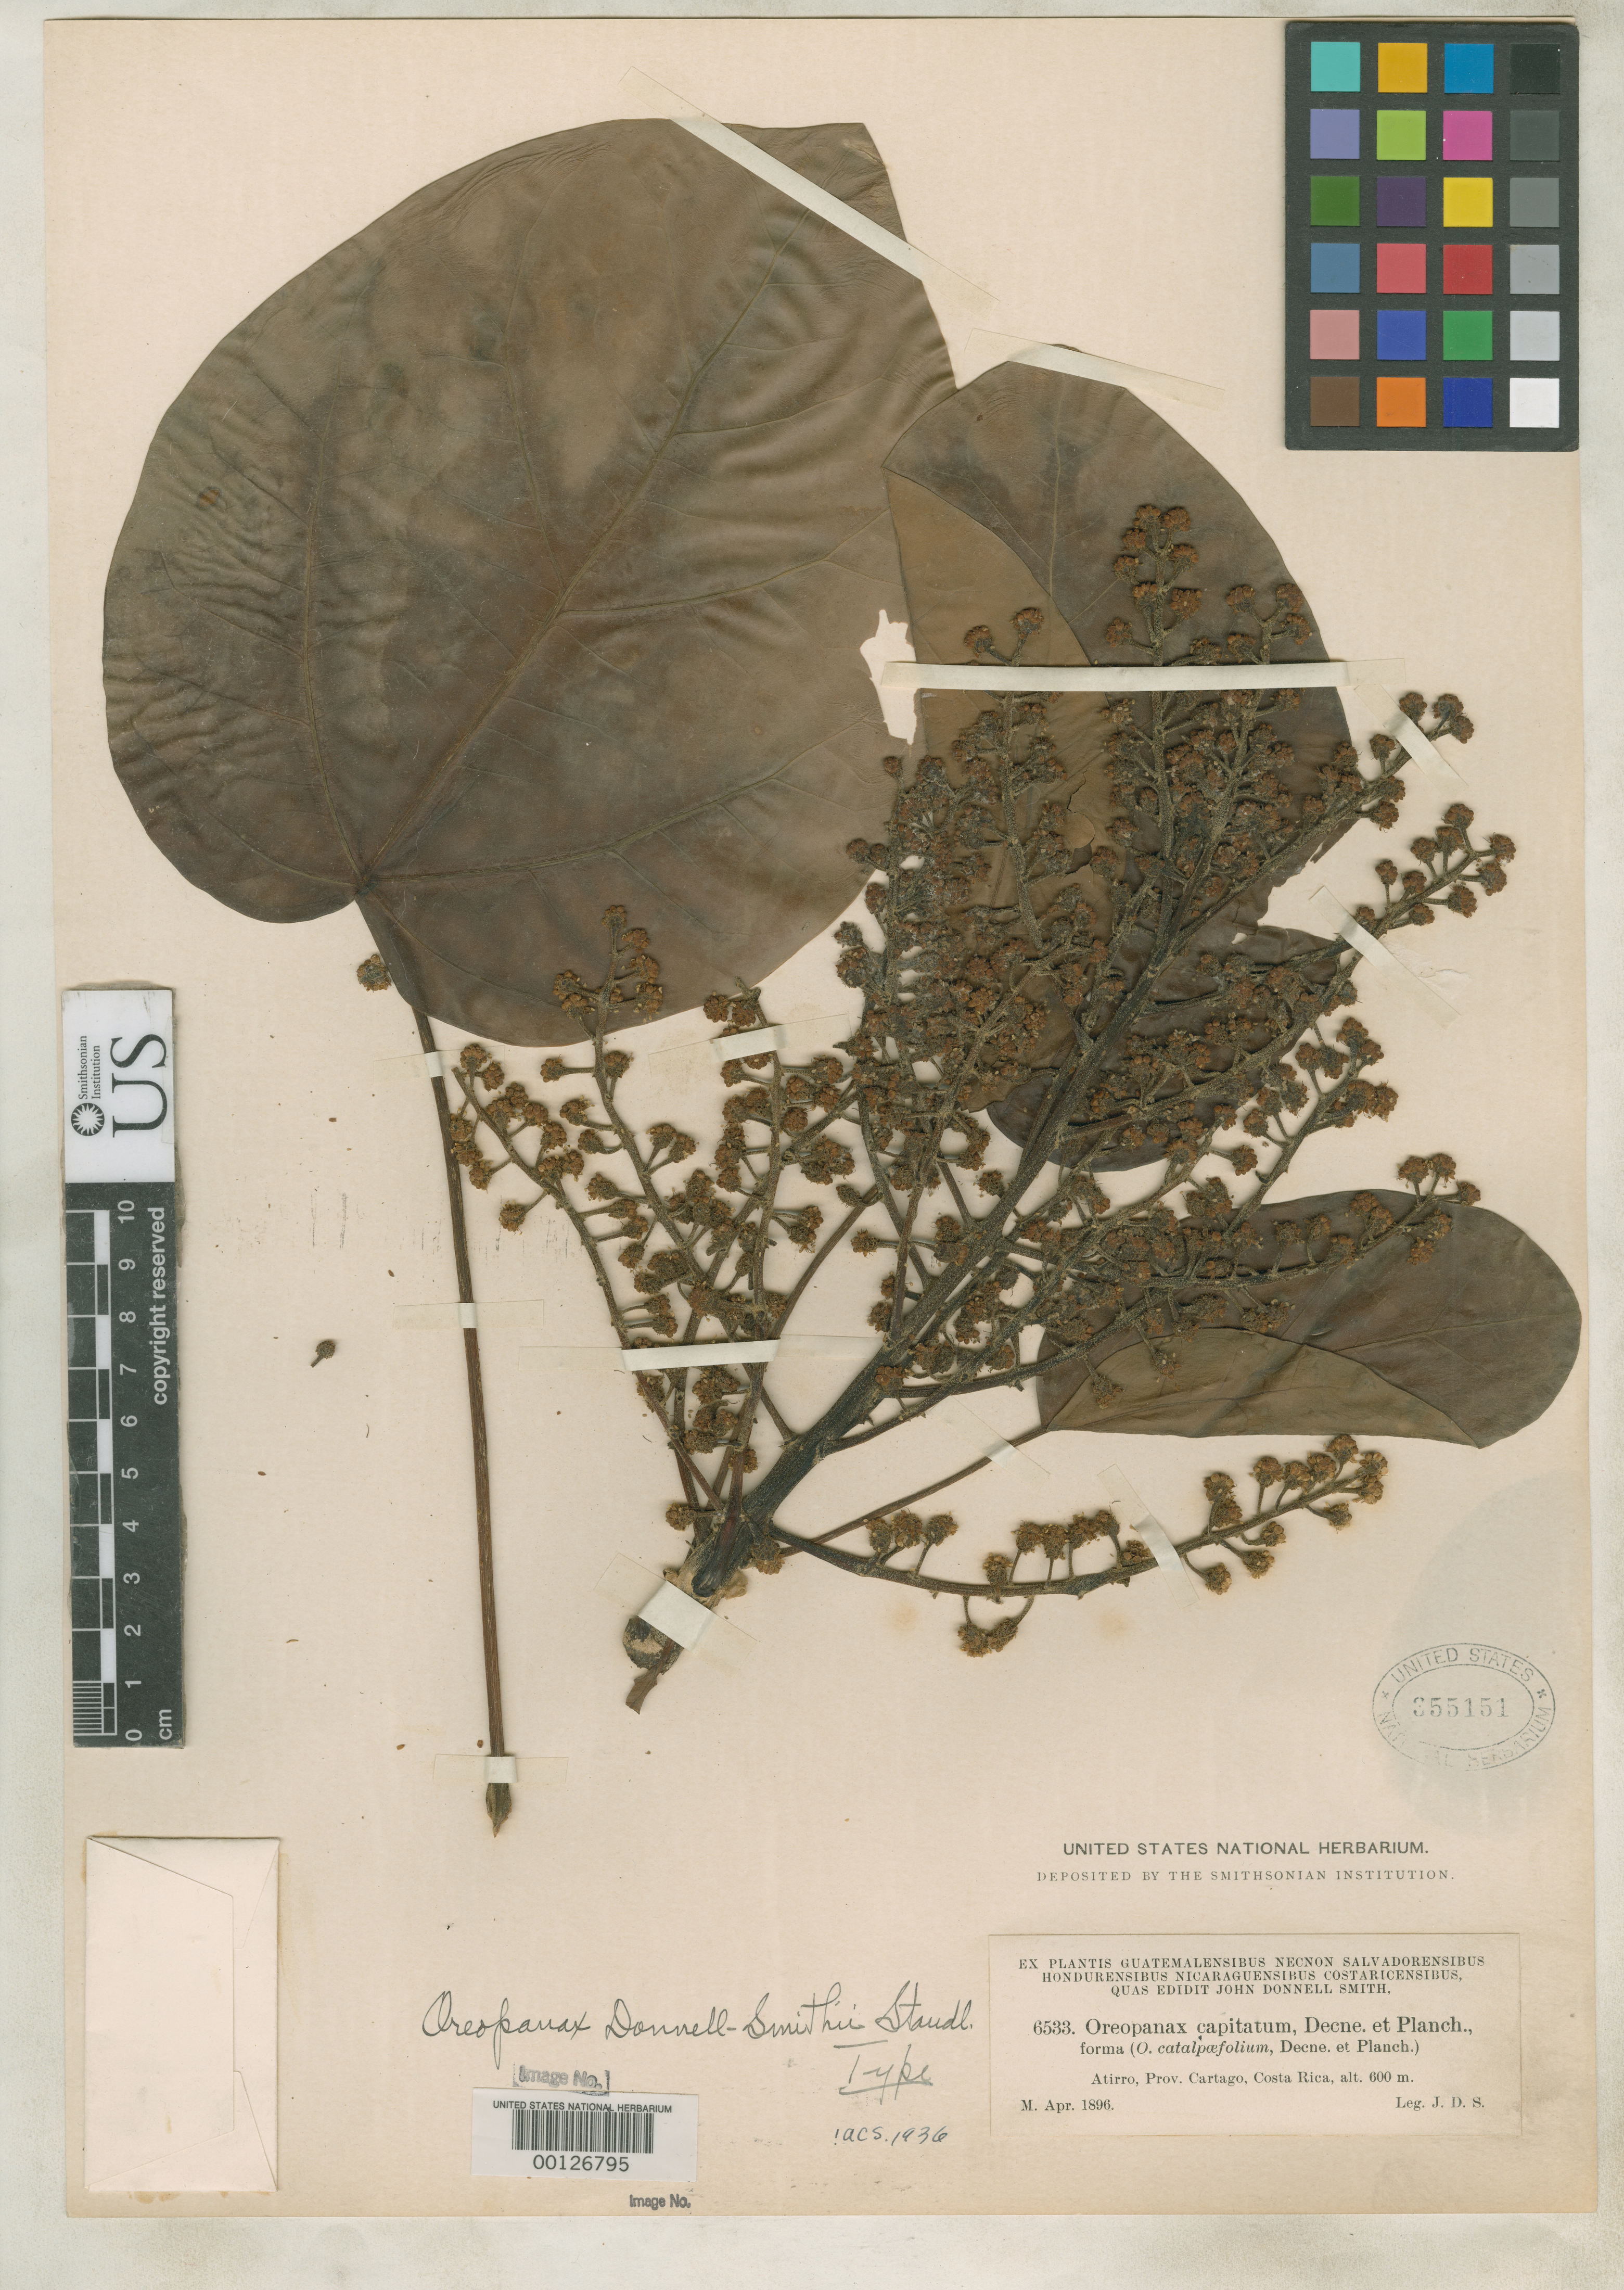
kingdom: Plantae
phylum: Tracheophyta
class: Magnoliopsida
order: Apiales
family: Araliaceae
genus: Oreopanax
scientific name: Oreopanax donnell-smithii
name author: Standl.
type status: Holotype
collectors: J. Donnell Smith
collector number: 6533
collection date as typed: Apr 1896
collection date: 1896-04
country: Costa Rica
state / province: Cartago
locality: Atirro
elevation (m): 600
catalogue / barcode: US 355151